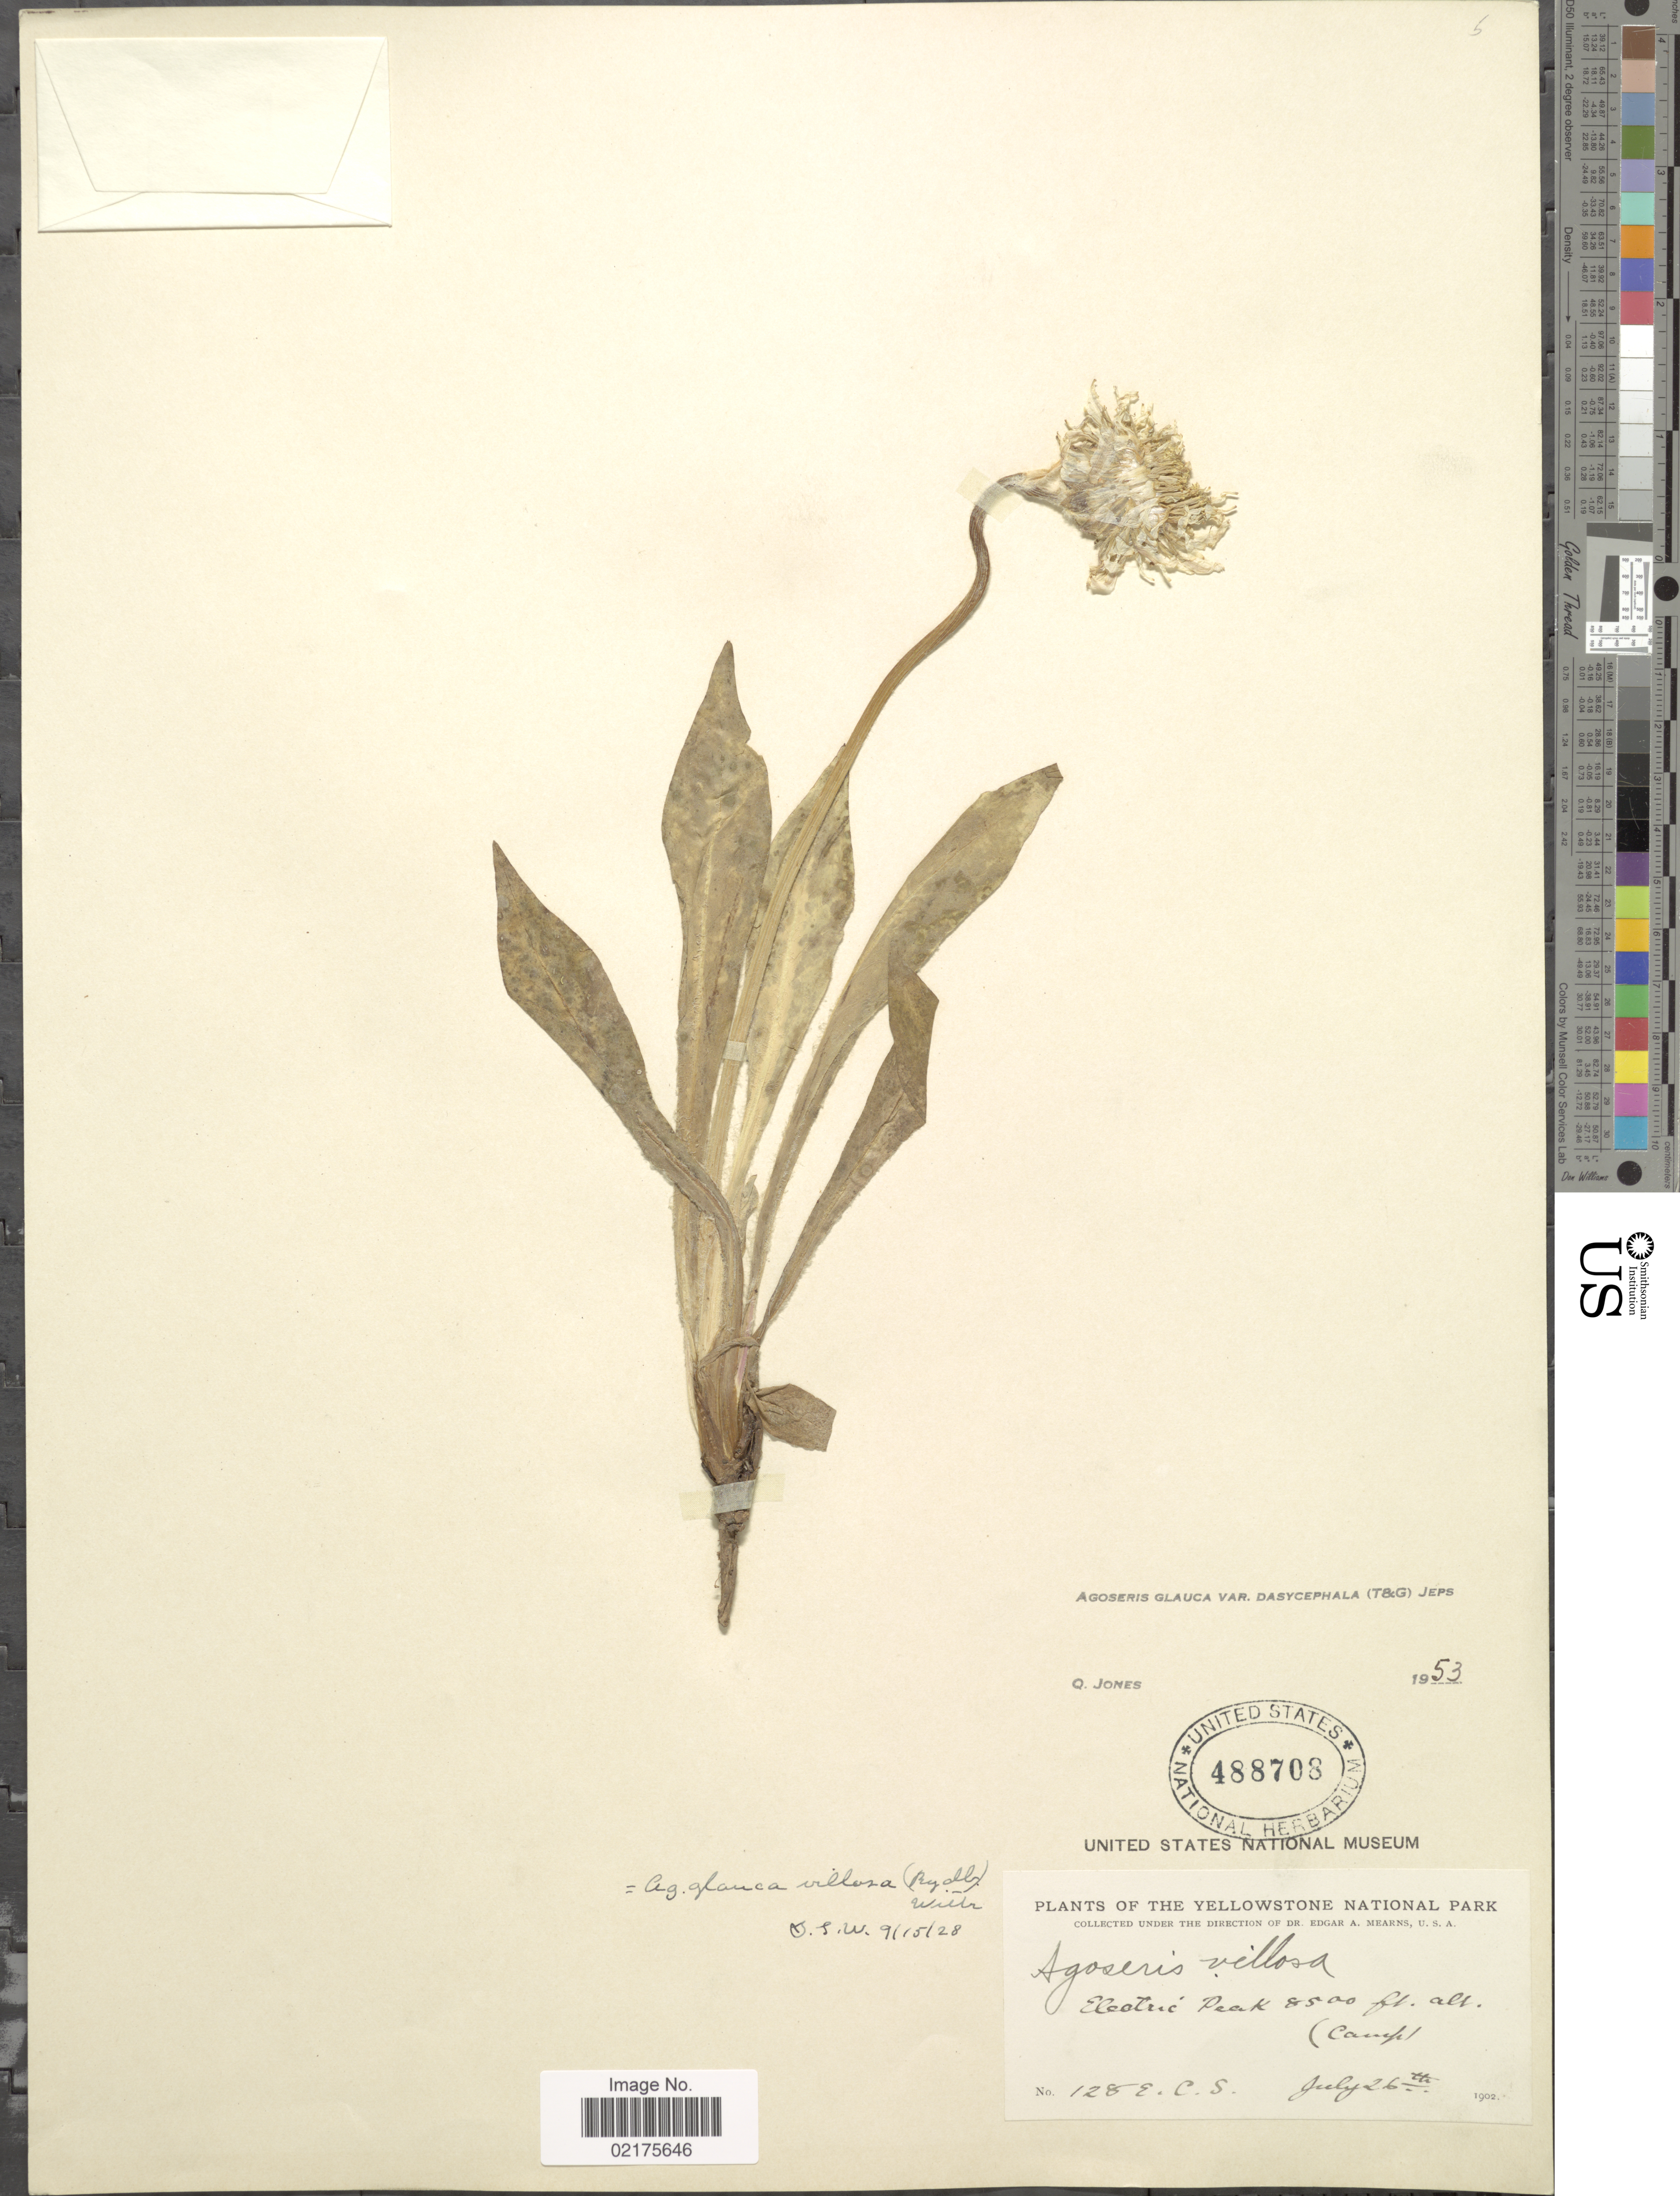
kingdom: Plantae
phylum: Tracheophyta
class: Magnoliopsida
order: Asterales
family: Asteraceae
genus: Agoseris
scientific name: Agoseris glauca var. dasycephala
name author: (Torr. & A. Gray) Jeps.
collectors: E. C. Smith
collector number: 128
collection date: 1902-07-26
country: United States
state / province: Montana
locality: Yellowstone National Park, Electric Peak (Camp)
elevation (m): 2591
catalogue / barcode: US 488708